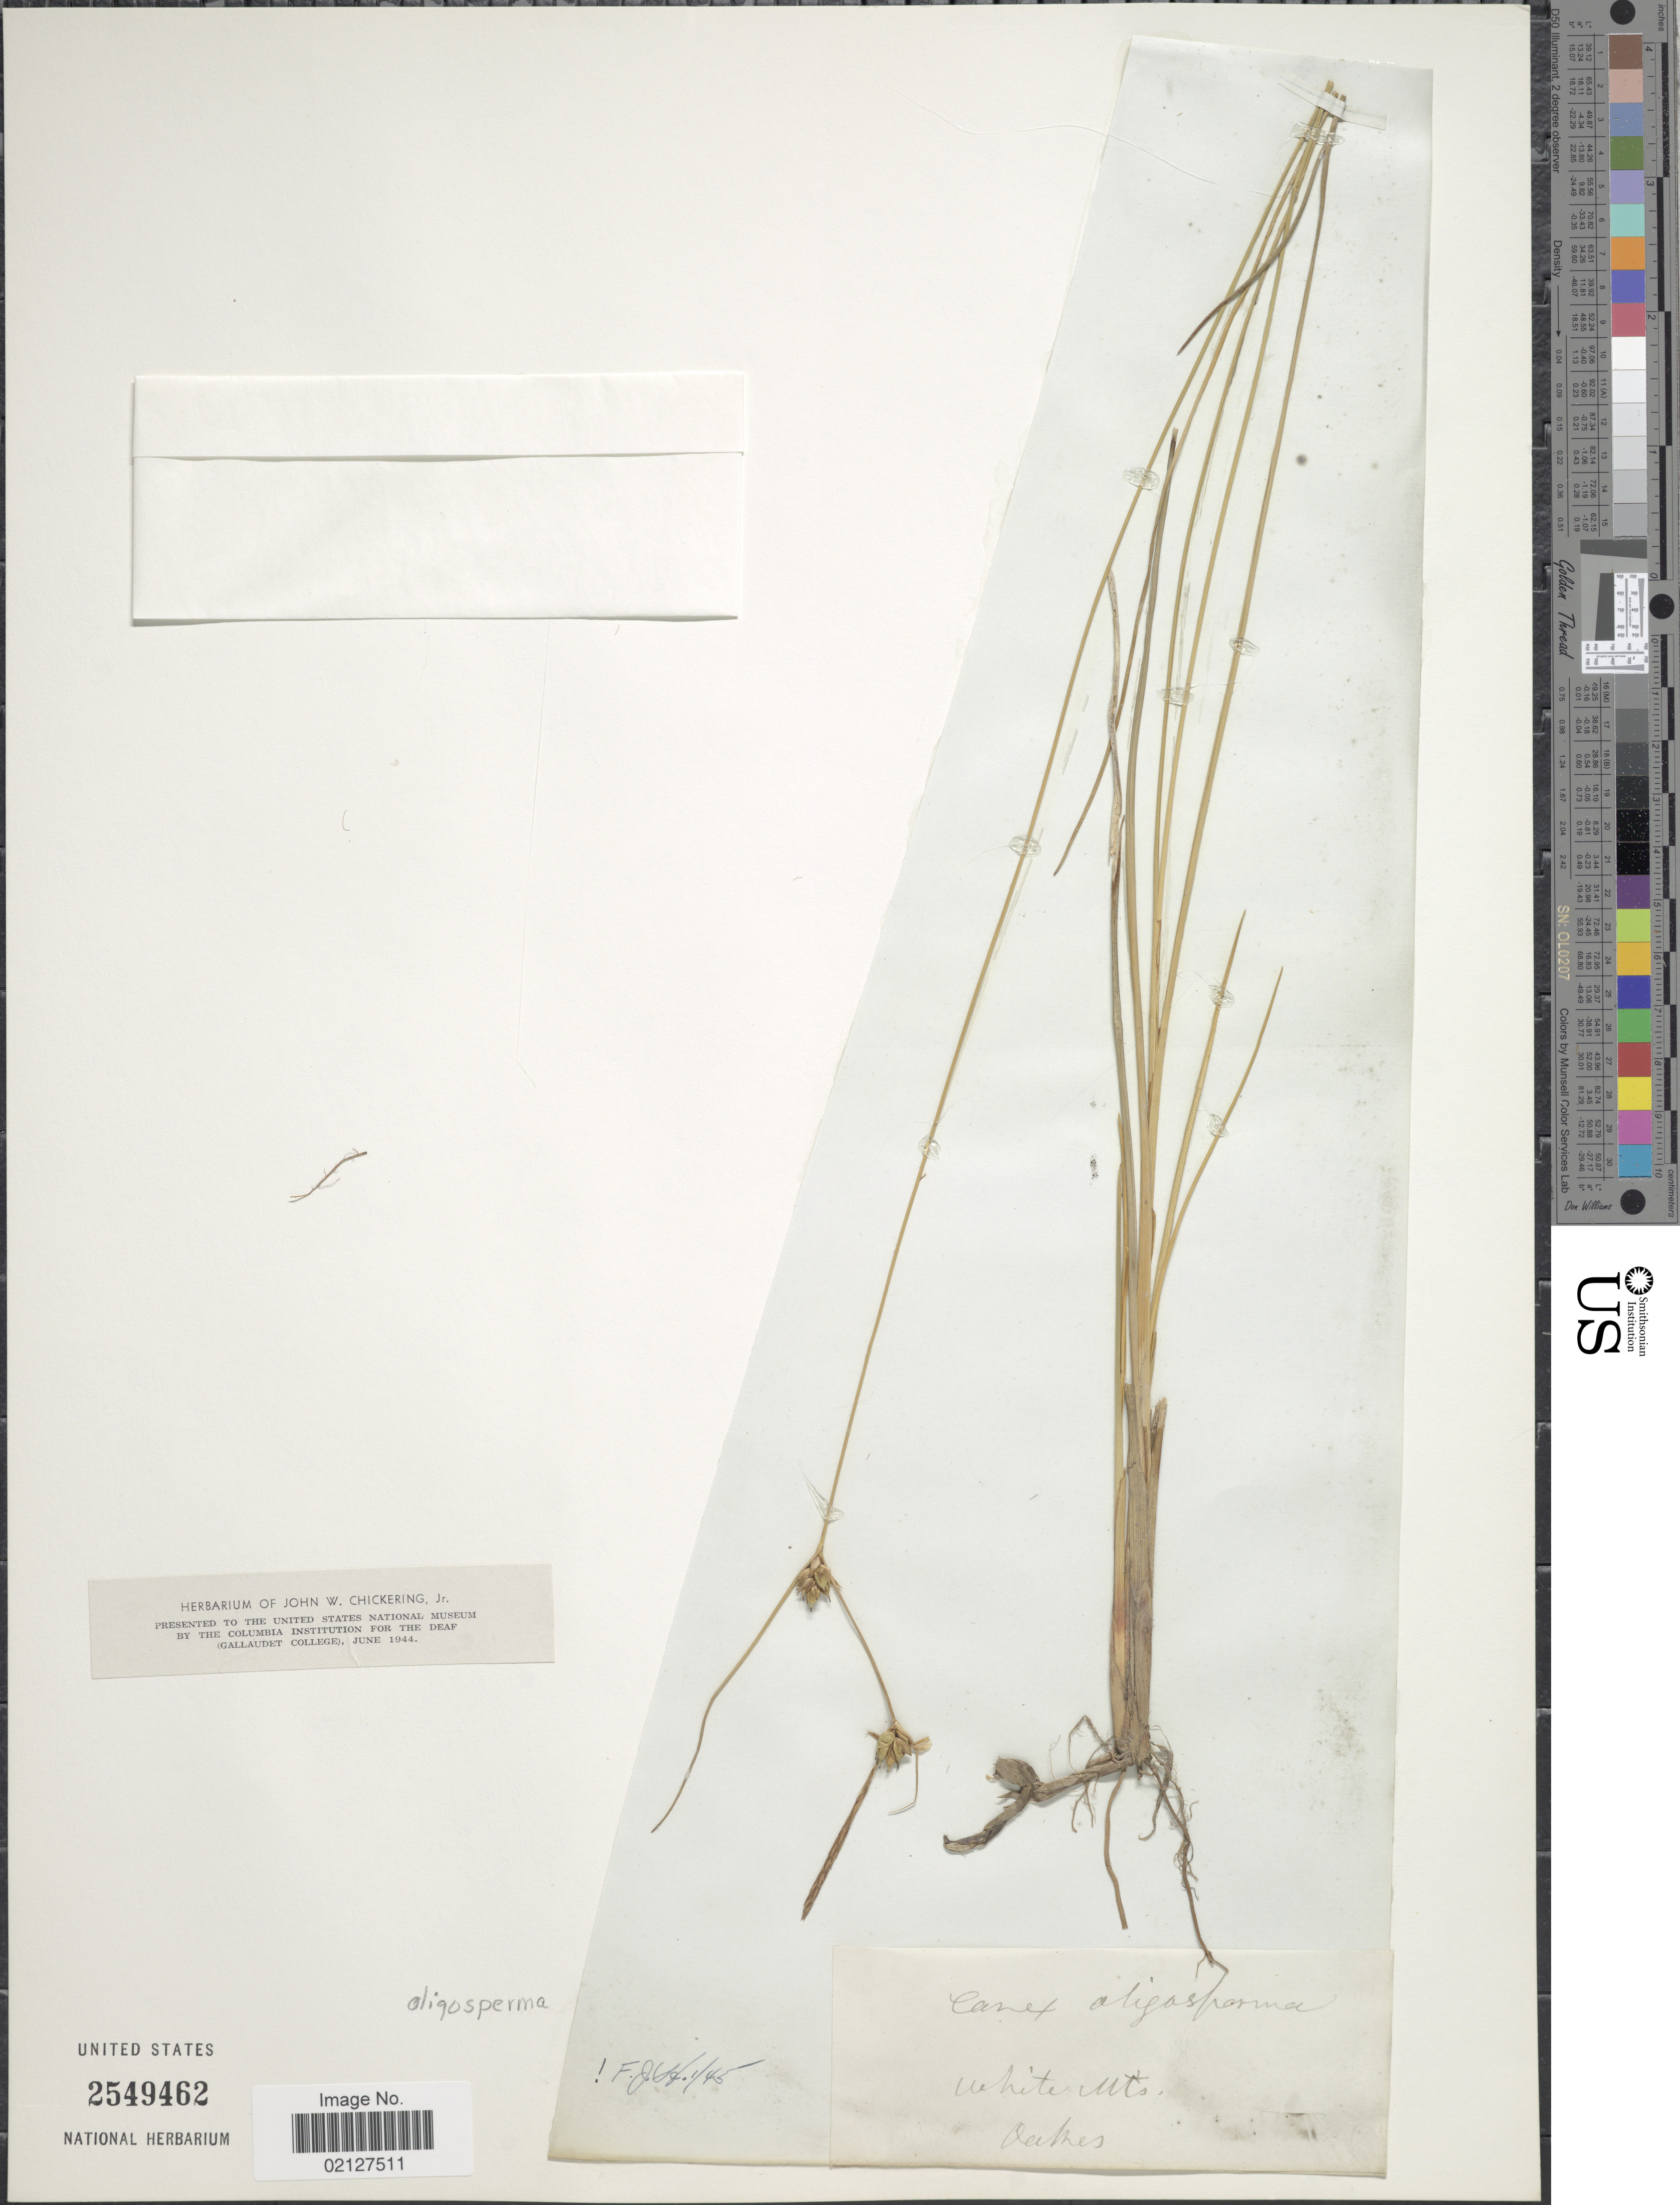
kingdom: Plantae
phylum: Tracheophyta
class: Liliopsida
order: Poales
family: Cyperaceae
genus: Carex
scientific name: Carex oligosperma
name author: Michx.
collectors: -. Oakes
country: United States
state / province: New Hampshire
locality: White Mts.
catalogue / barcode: US 2549462